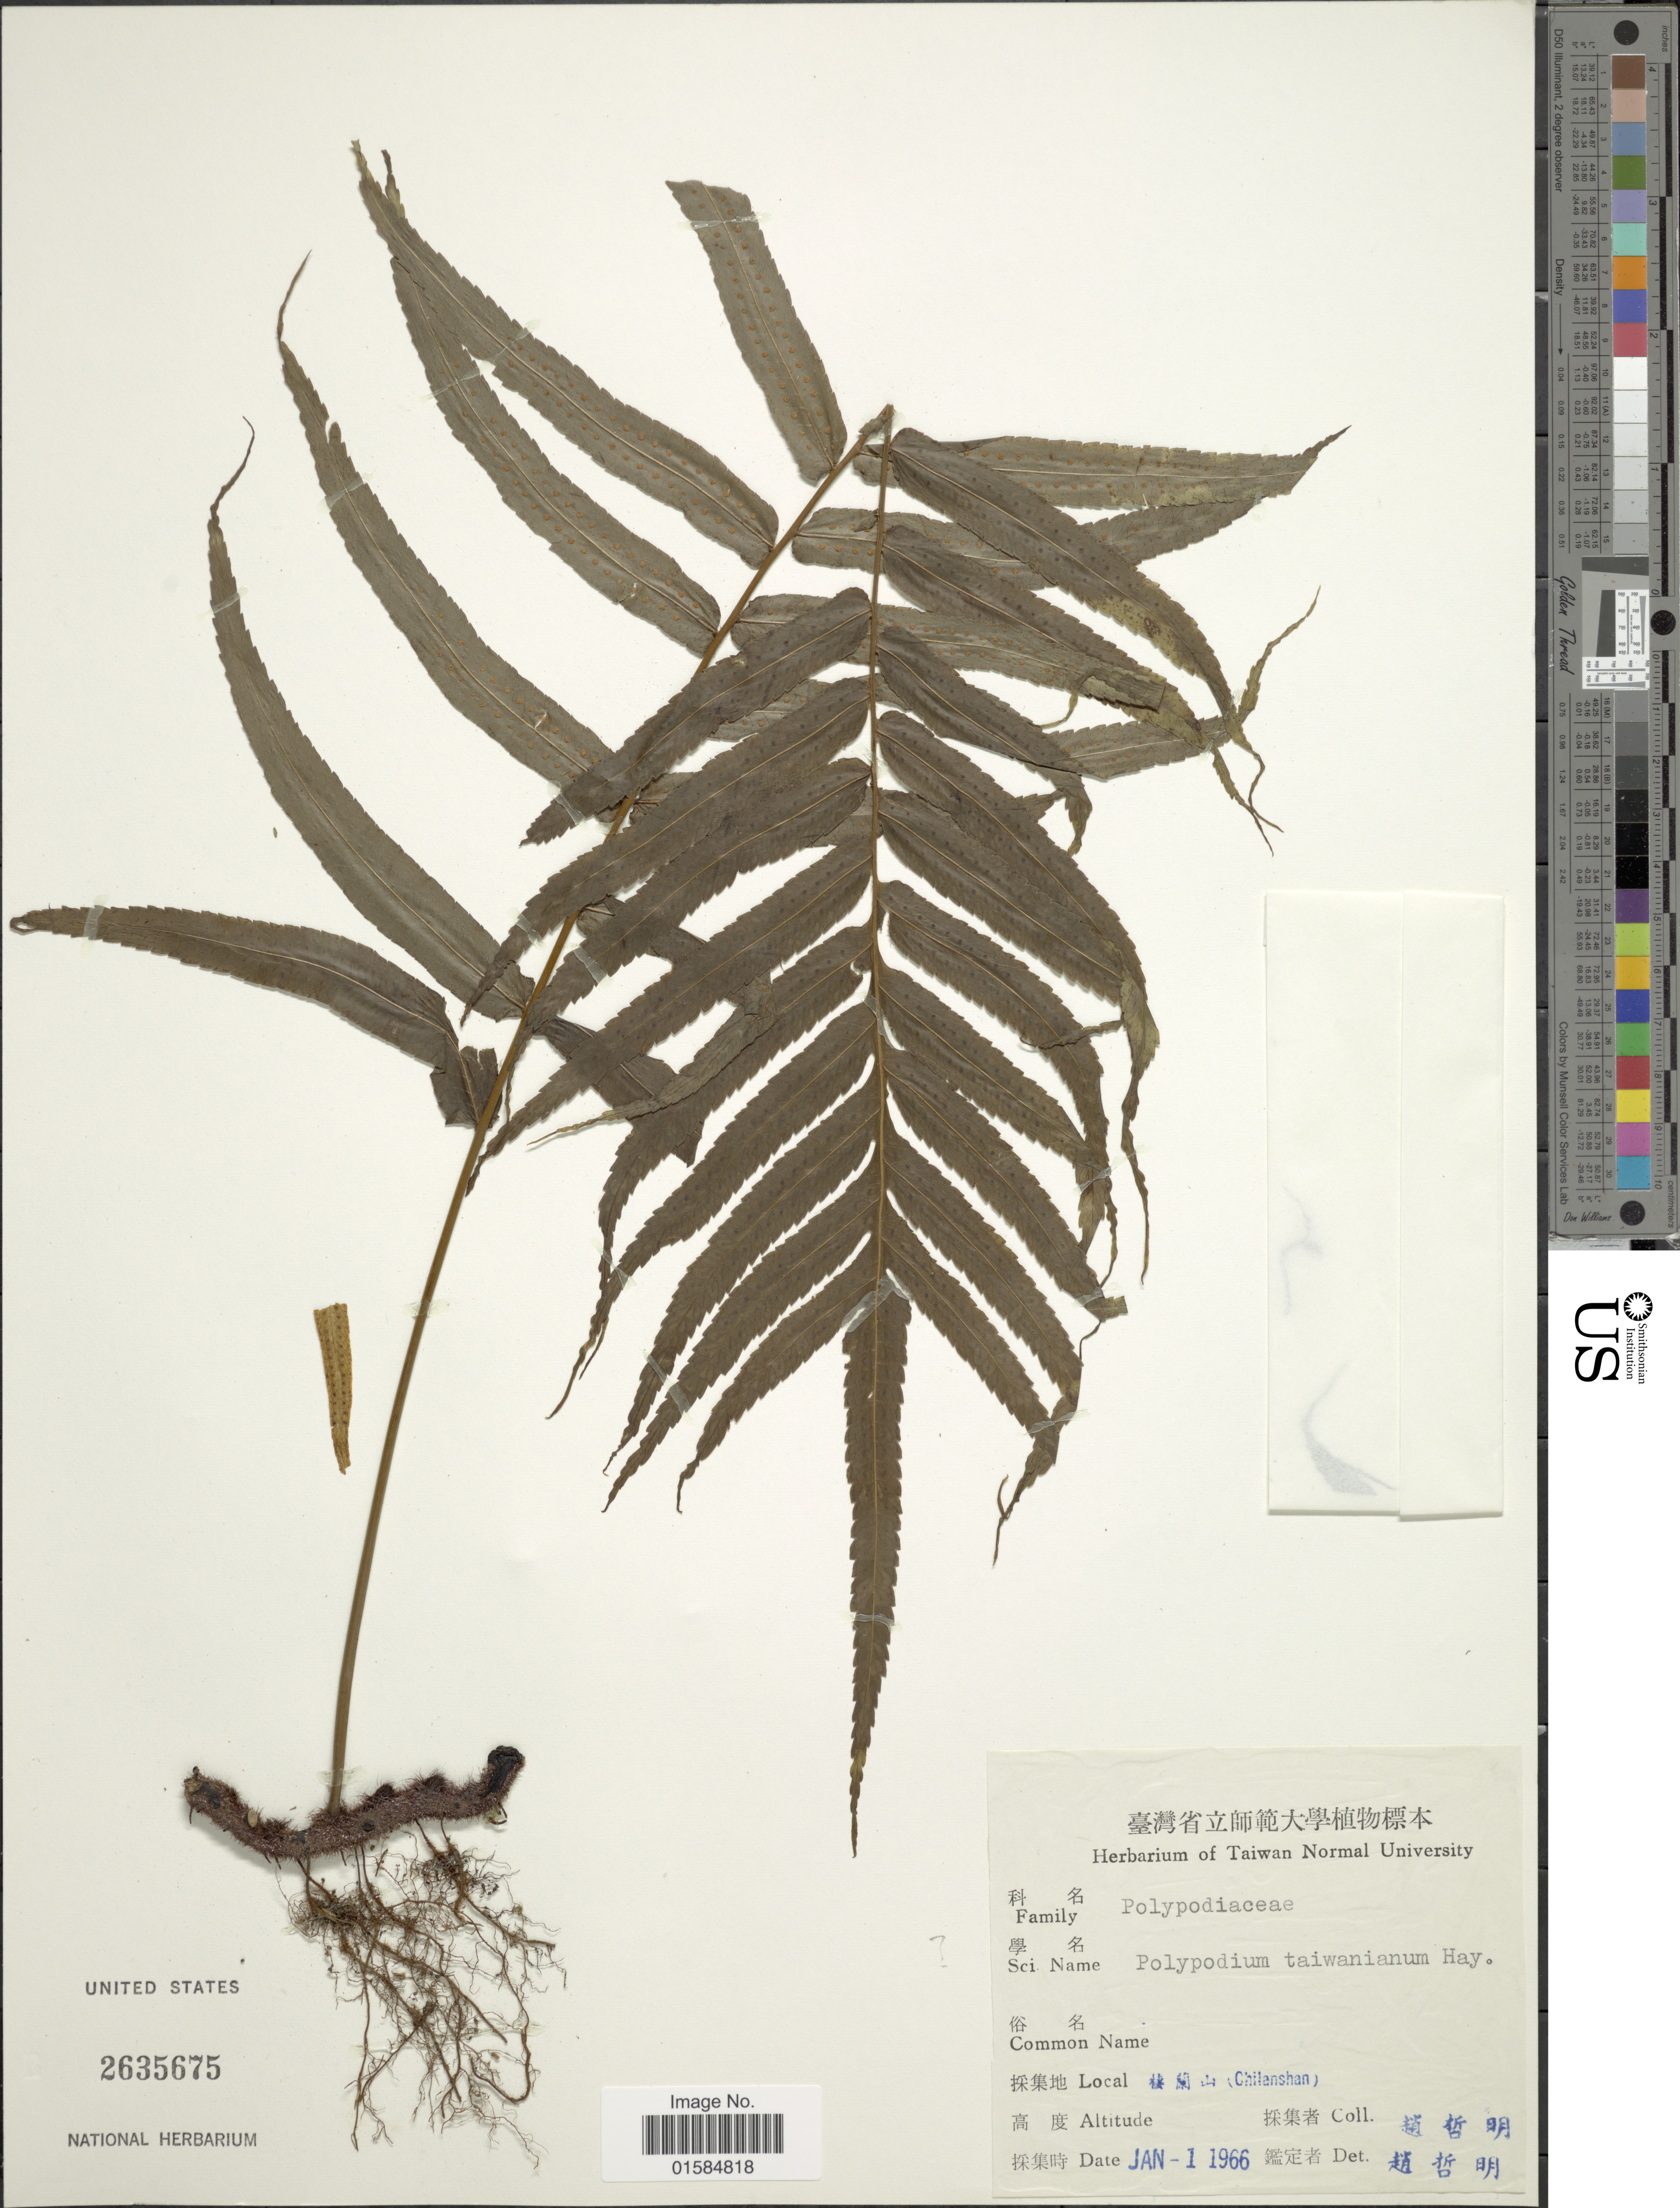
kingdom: Plantae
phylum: Tracheophyta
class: Polypodiopsida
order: Polypodiales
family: Polypodiaceae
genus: Goniophlebium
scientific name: Goniophlebium taiwanianum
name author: (Hayata)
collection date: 1966-01-01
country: Taiwan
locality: Chilanshan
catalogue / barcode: US 2635675